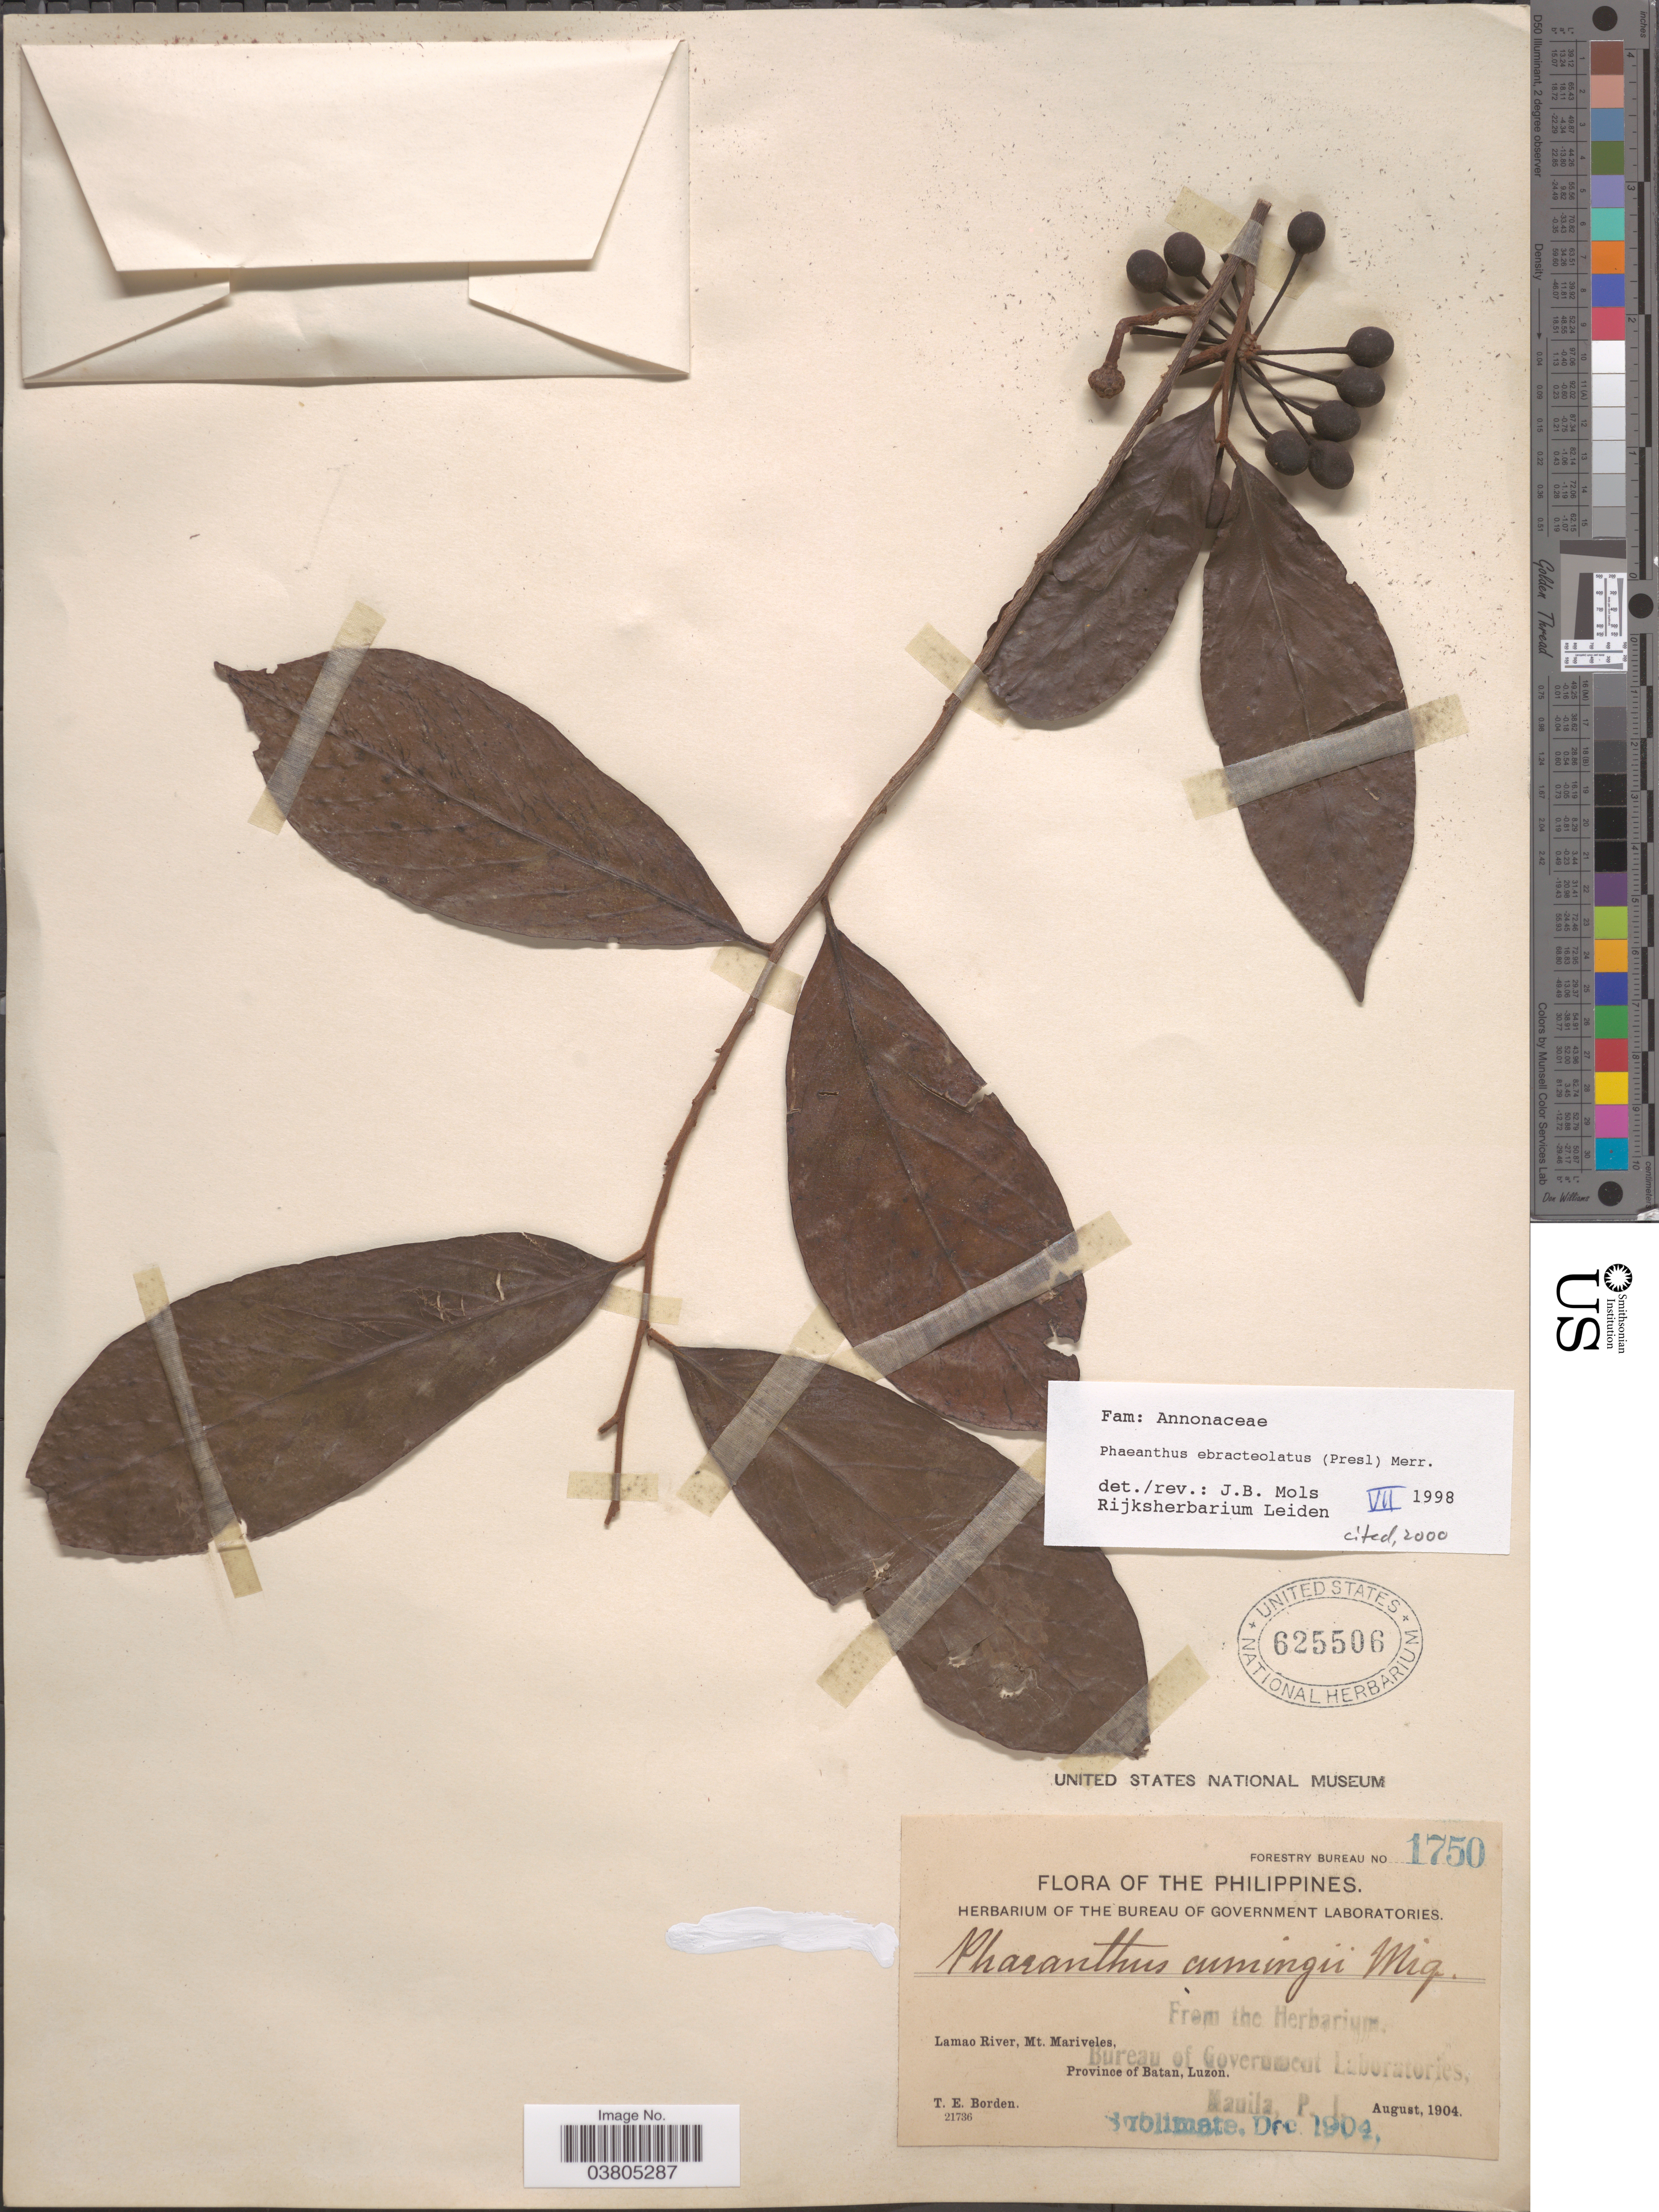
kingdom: Plantae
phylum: Tracheophyta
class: Magnoliopsida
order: Magnoliales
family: Annonaceae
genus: Phaeanthus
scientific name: Phaeanthus ebracteolatus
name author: (C. Presl) Merr.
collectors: T. E. Borden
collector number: Forestry Bureau 1750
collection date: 1904-08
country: Philippines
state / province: Cagayan Valley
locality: Lamao River, Mt. Mariveles. Province of Batan, Luzon.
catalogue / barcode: US 625506